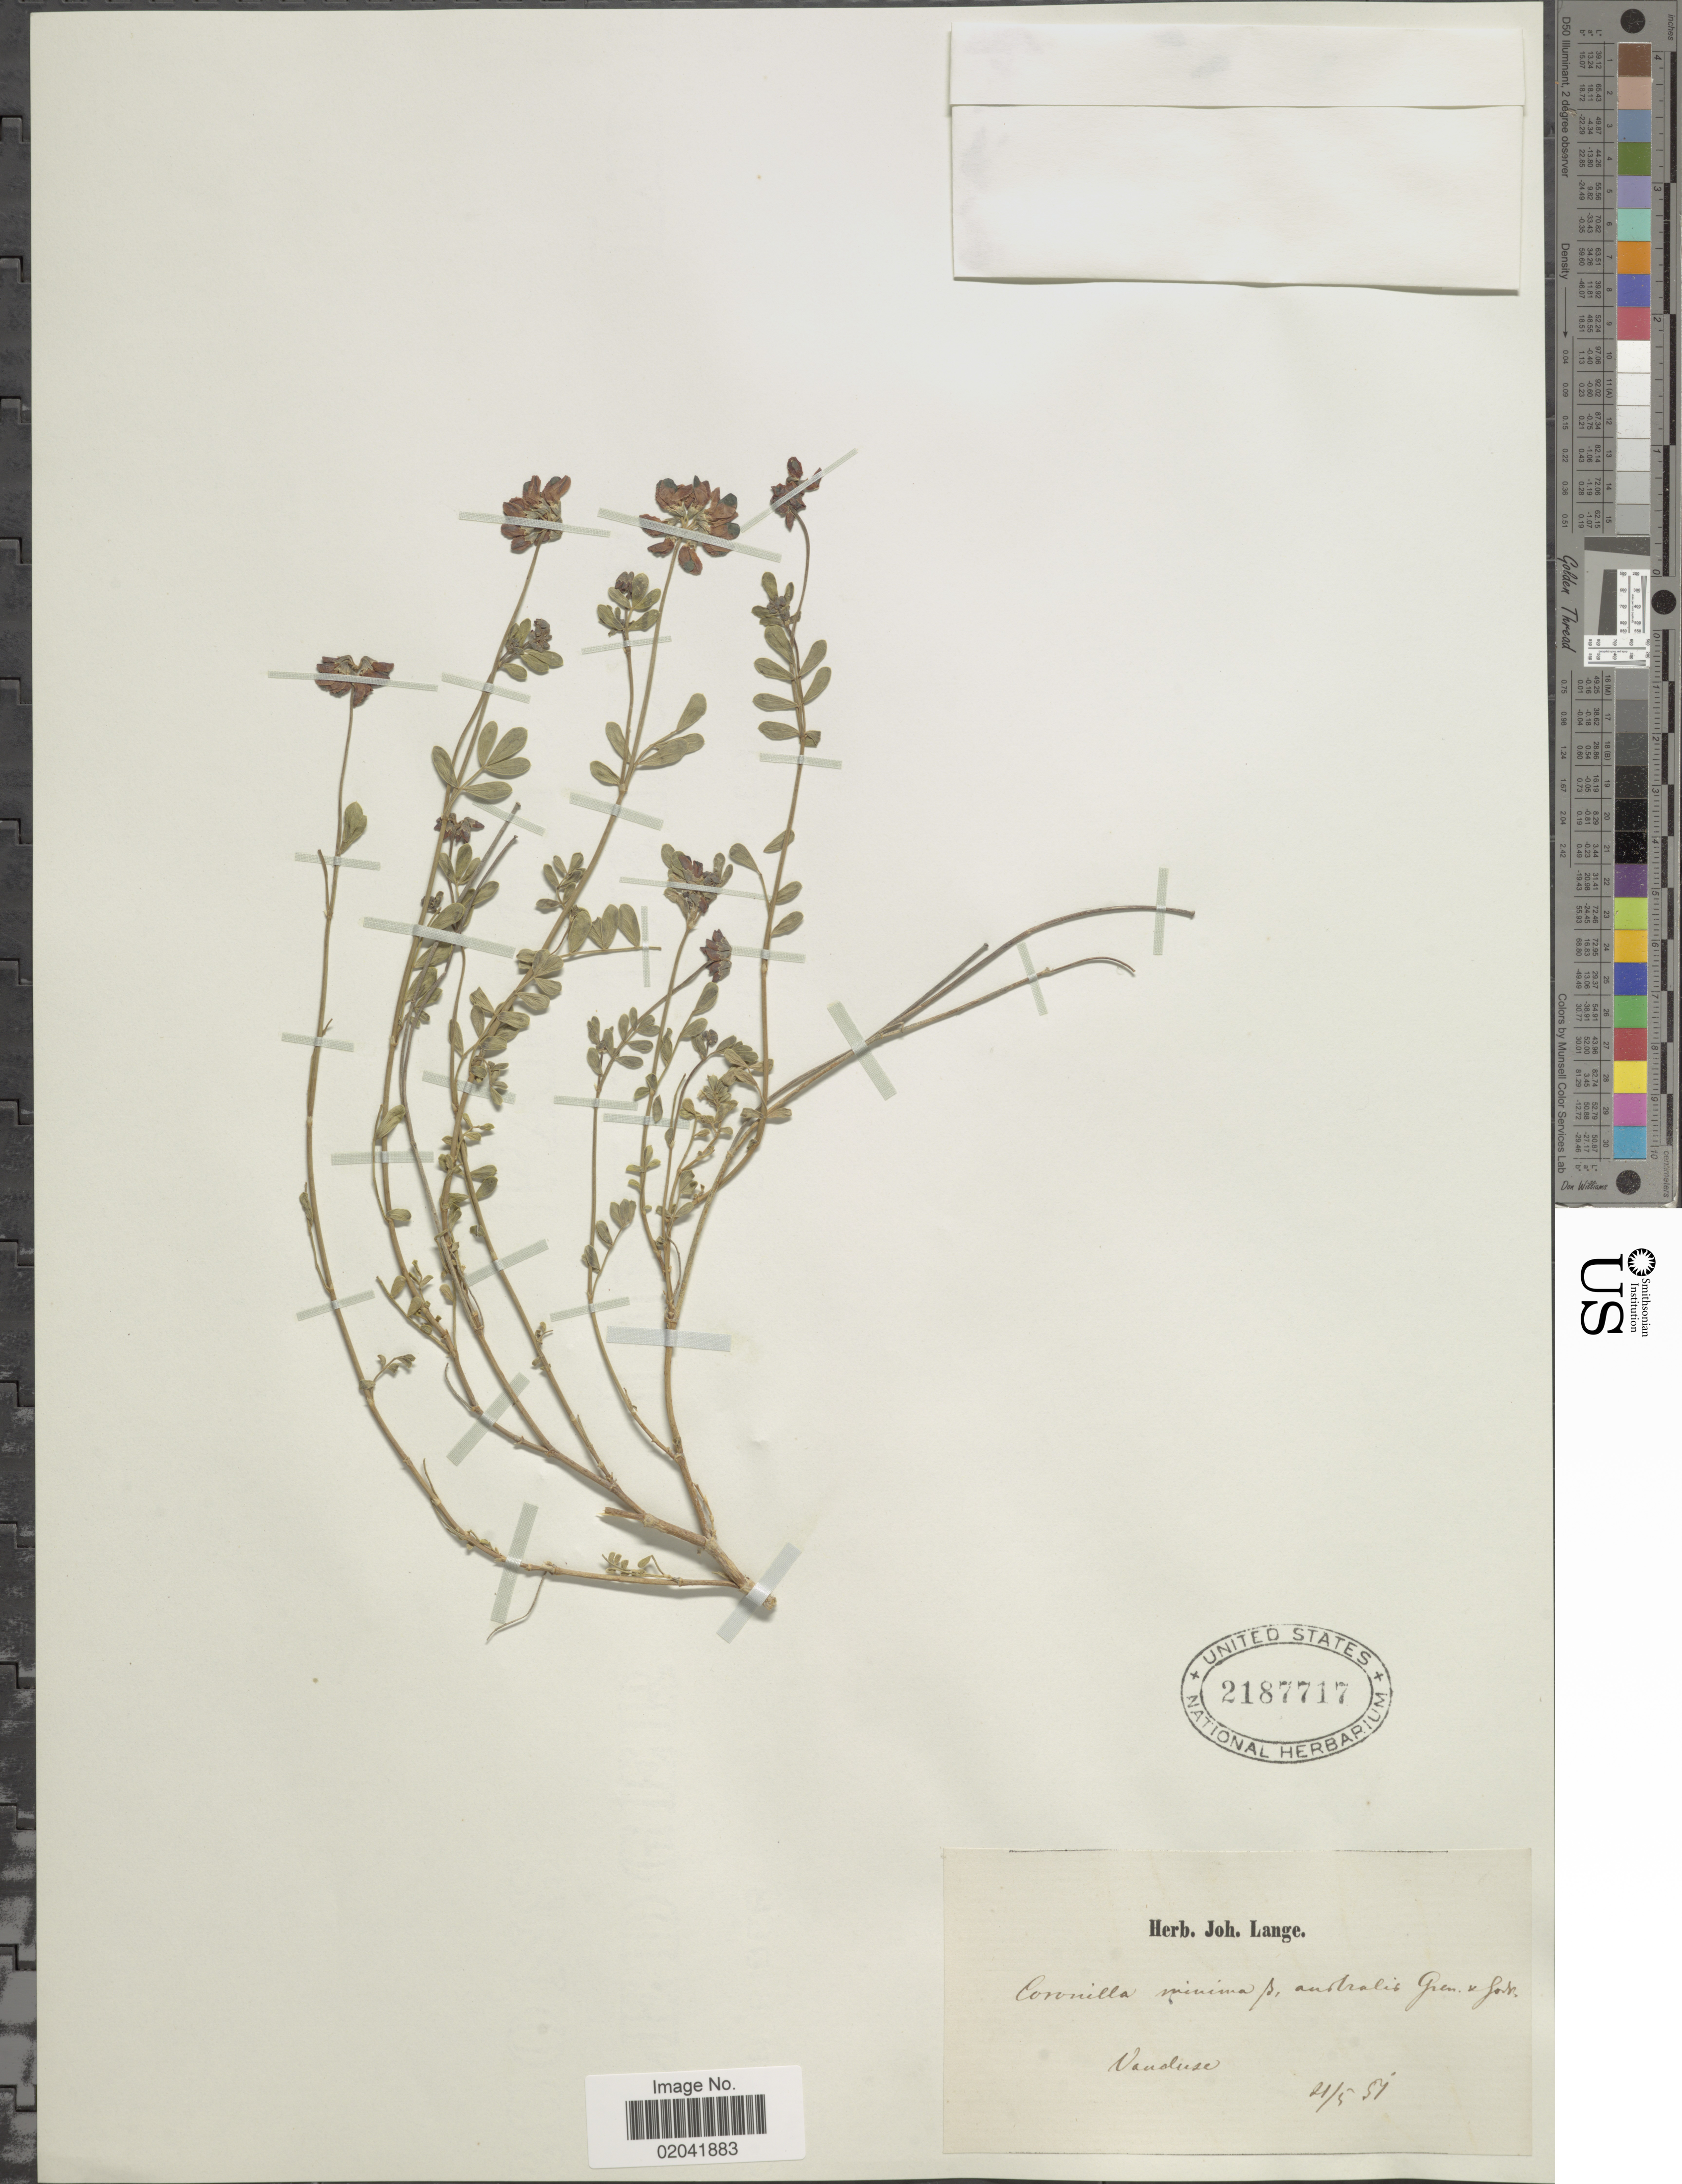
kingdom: Plantae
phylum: Tracheophyta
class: Magnoliopsida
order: Fabales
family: Fabaceae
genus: Coronilla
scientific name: Coronilla minima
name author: L.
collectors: ex herb. Joh. Lange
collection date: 1851-05-21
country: France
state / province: Provence-Alpes-Côte d'Azur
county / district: Vaucluse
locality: Vaucluse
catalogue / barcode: US 2187717